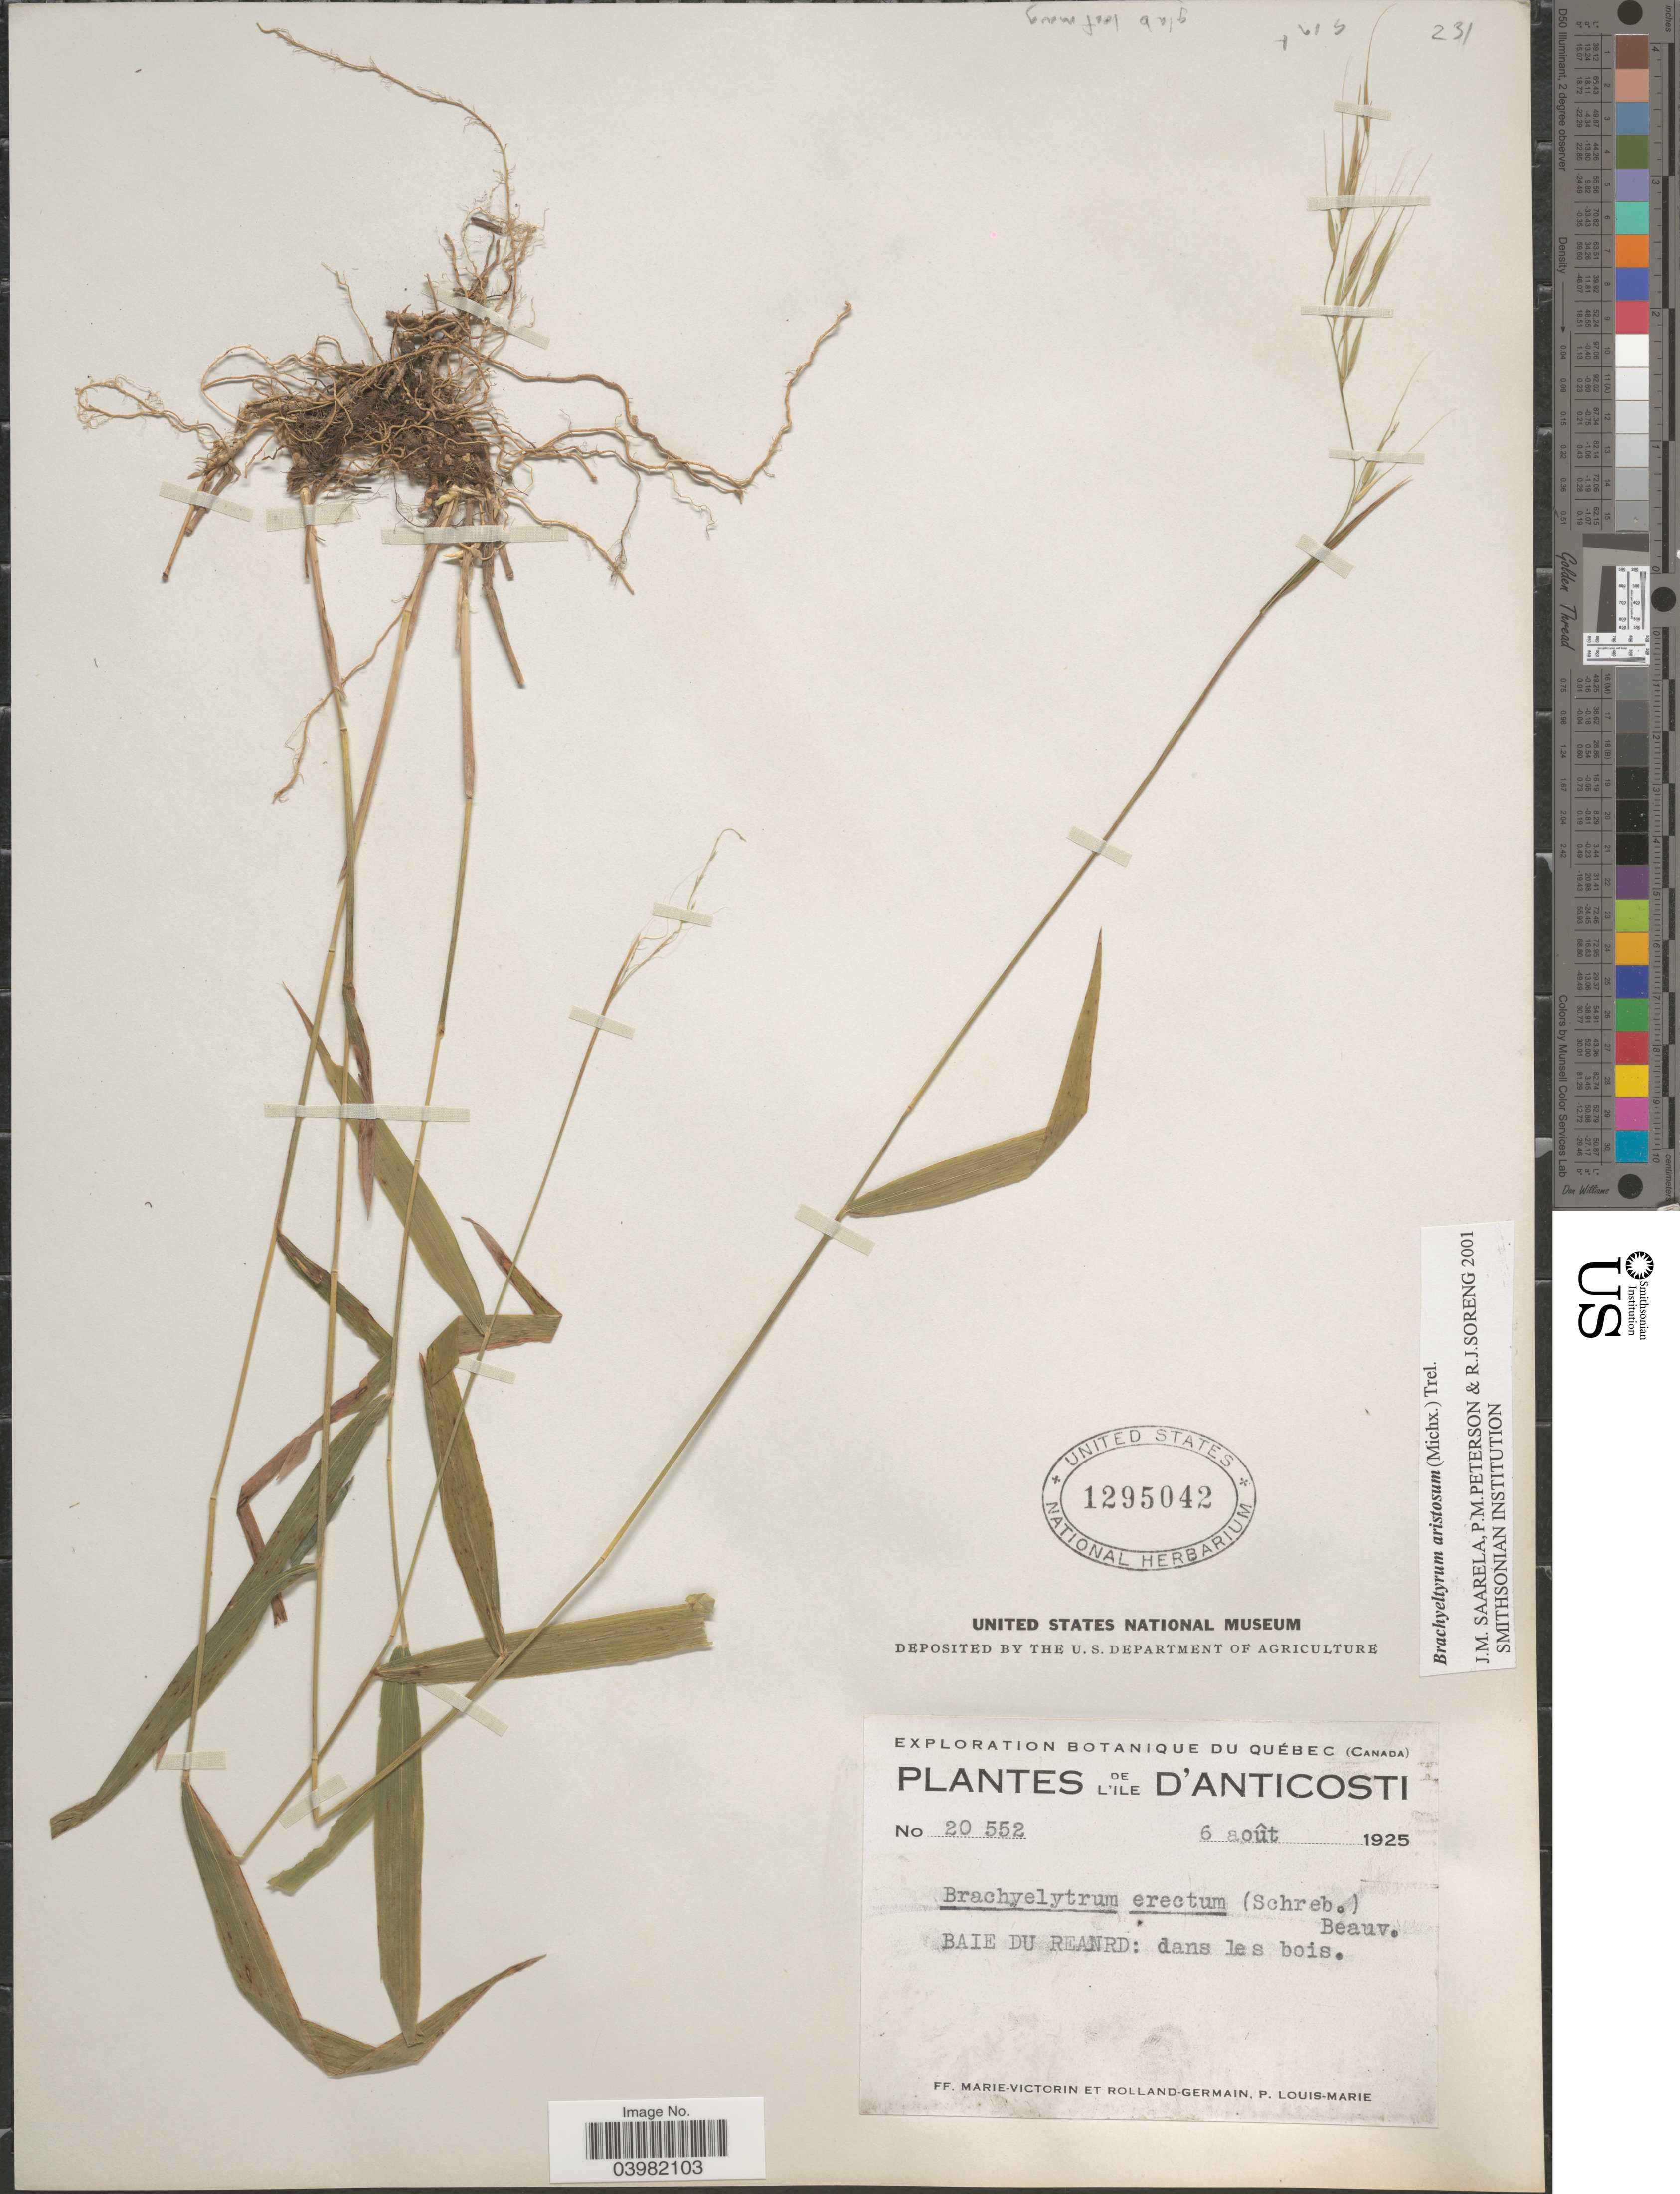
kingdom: Plantae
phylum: Tracheophyta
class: Liliopsida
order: Poales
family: Poaceae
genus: Brachyelytrum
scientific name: Brachyelytrum aristosum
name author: (Michx.) P. Beauv. ex Trel.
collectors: F. Marie-Victorin, Rolland-Germain & L.-M. LaLonde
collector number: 20552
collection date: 1925-08-06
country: Canada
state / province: Quebec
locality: L'Ile D'Anticosti. Baie du Reanrd.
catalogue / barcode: US 1295042